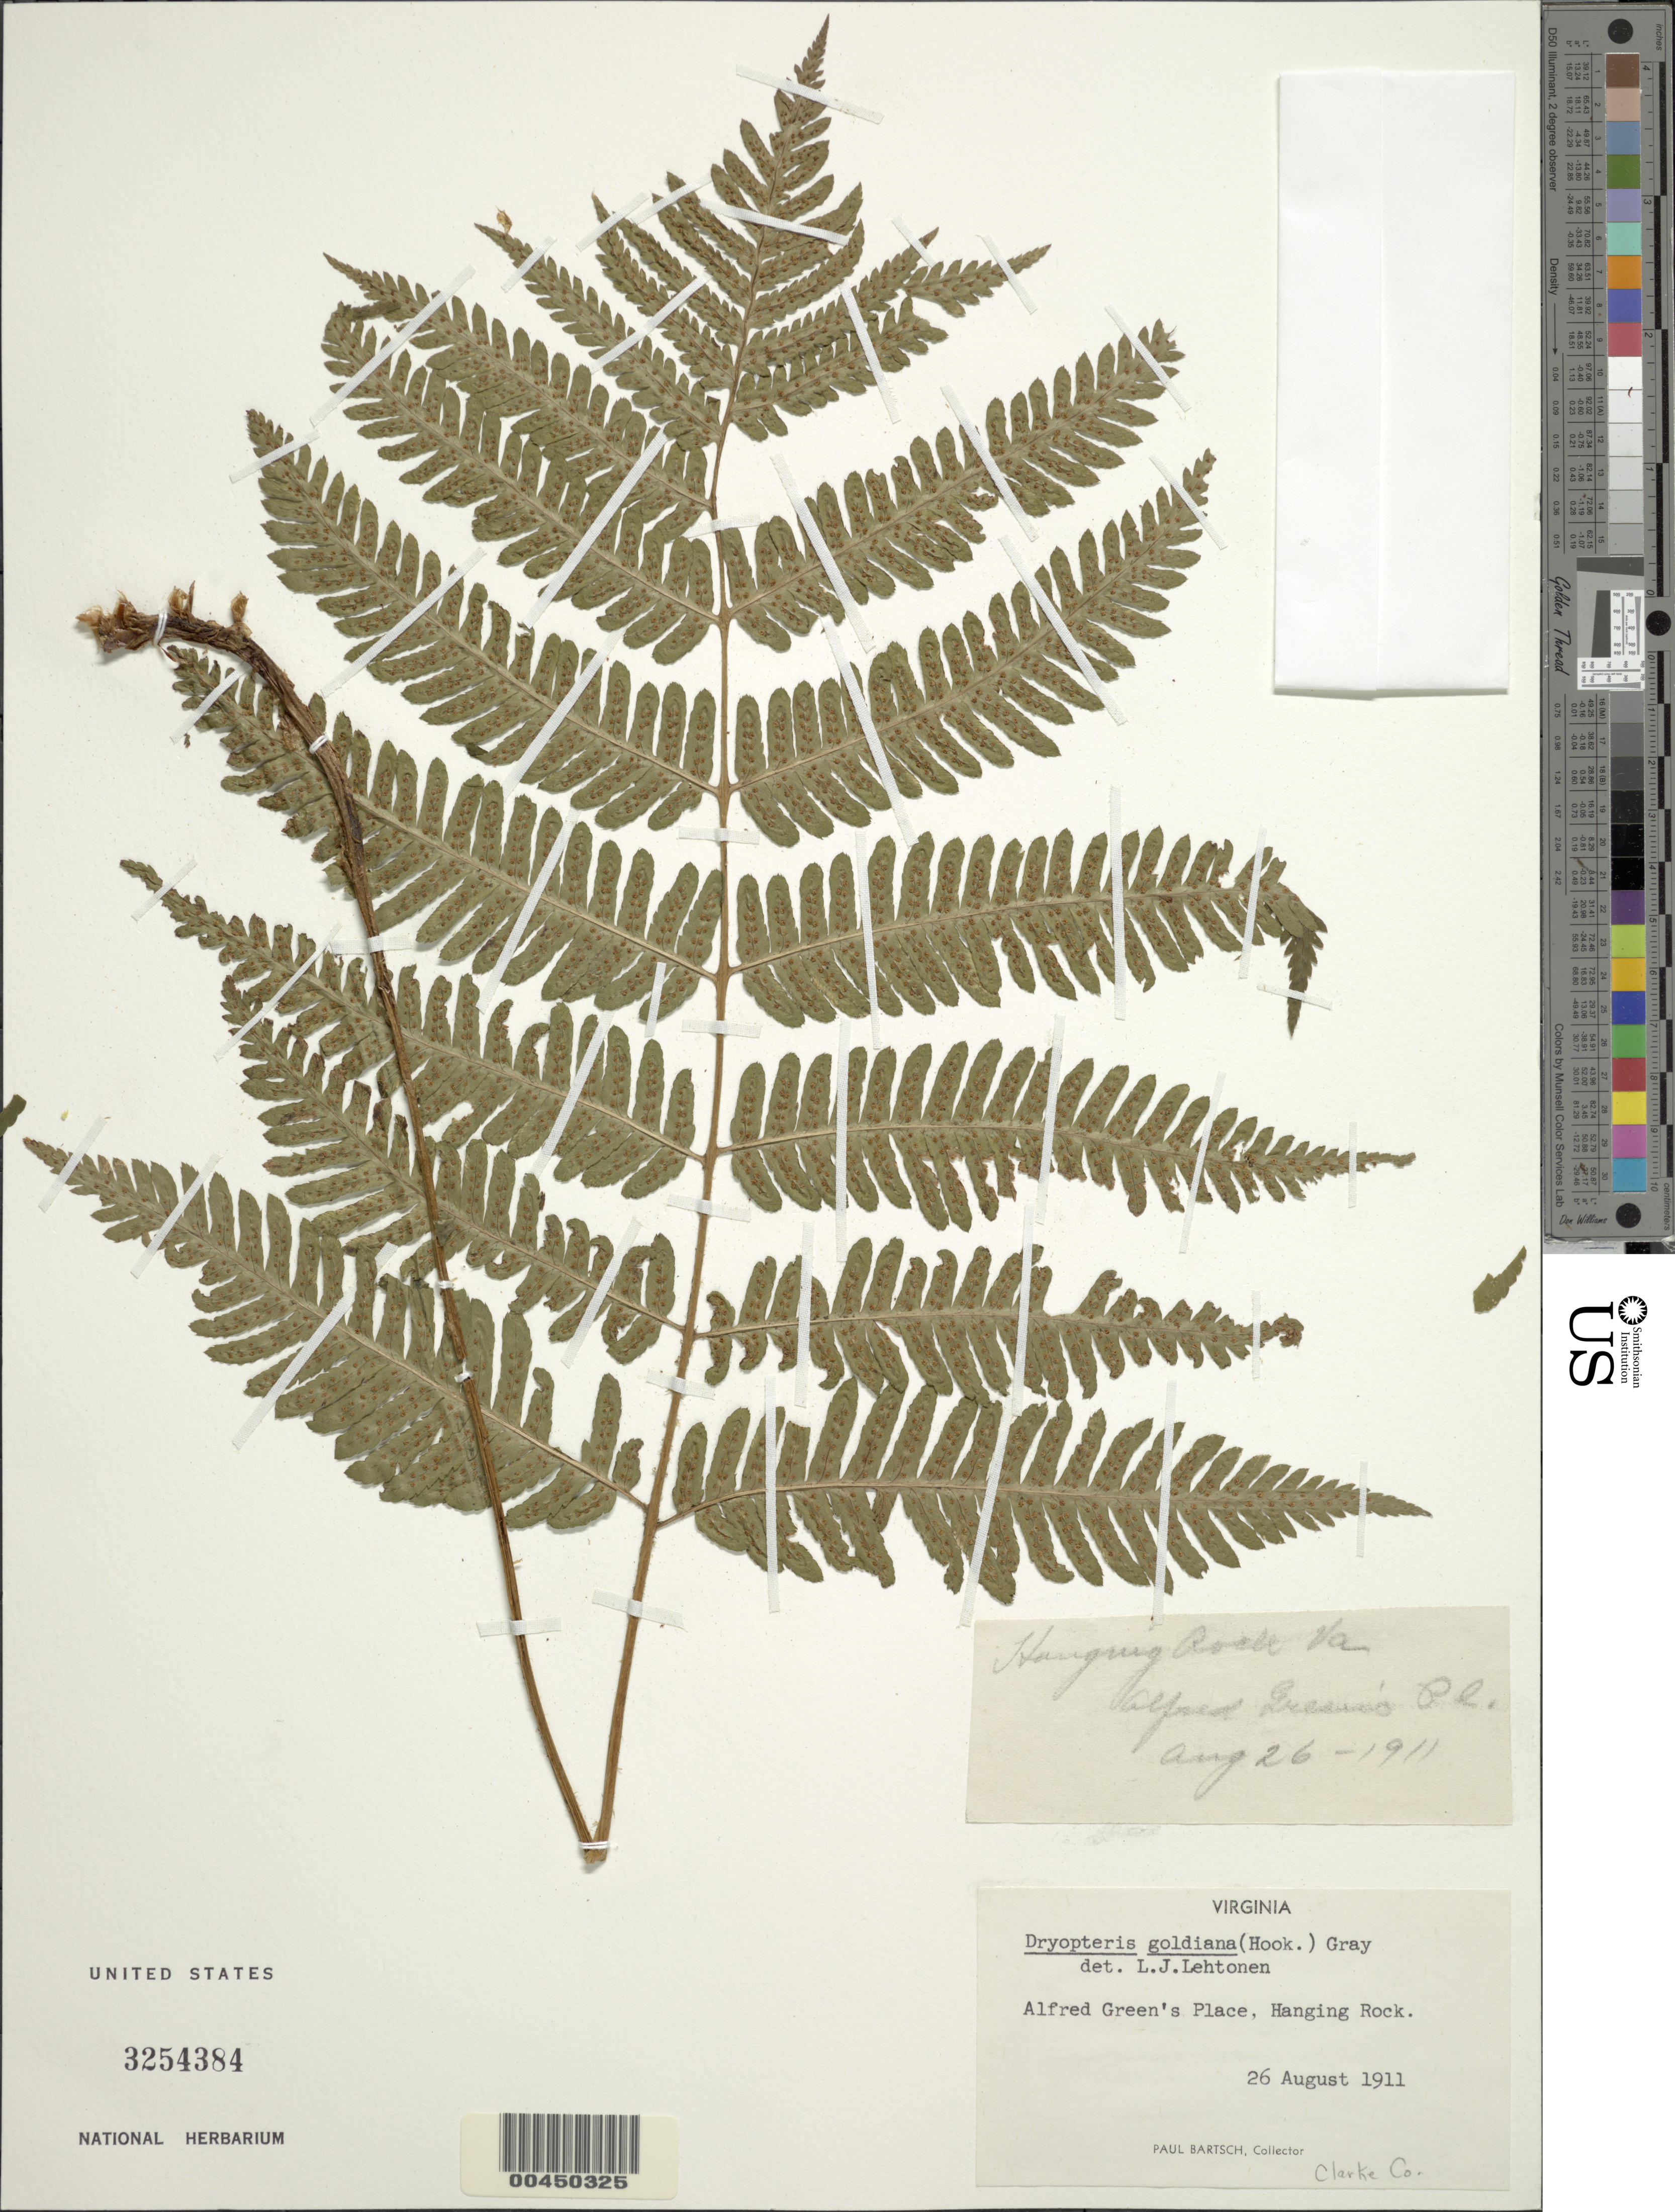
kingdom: Plantae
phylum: Tracheophyta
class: Polypodiopsida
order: Polypodiales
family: Dryopteridaceae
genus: Dryopteris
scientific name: Dryopteris goldiana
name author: (Hook. ex Goldie) A. Gray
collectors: P. Bartsch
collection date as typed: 26 Aug 1911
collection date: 1911-08-26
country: United States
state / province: Virginia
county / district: Clarke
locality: Hanging rock, alfred green's place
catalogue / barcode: US 3254384